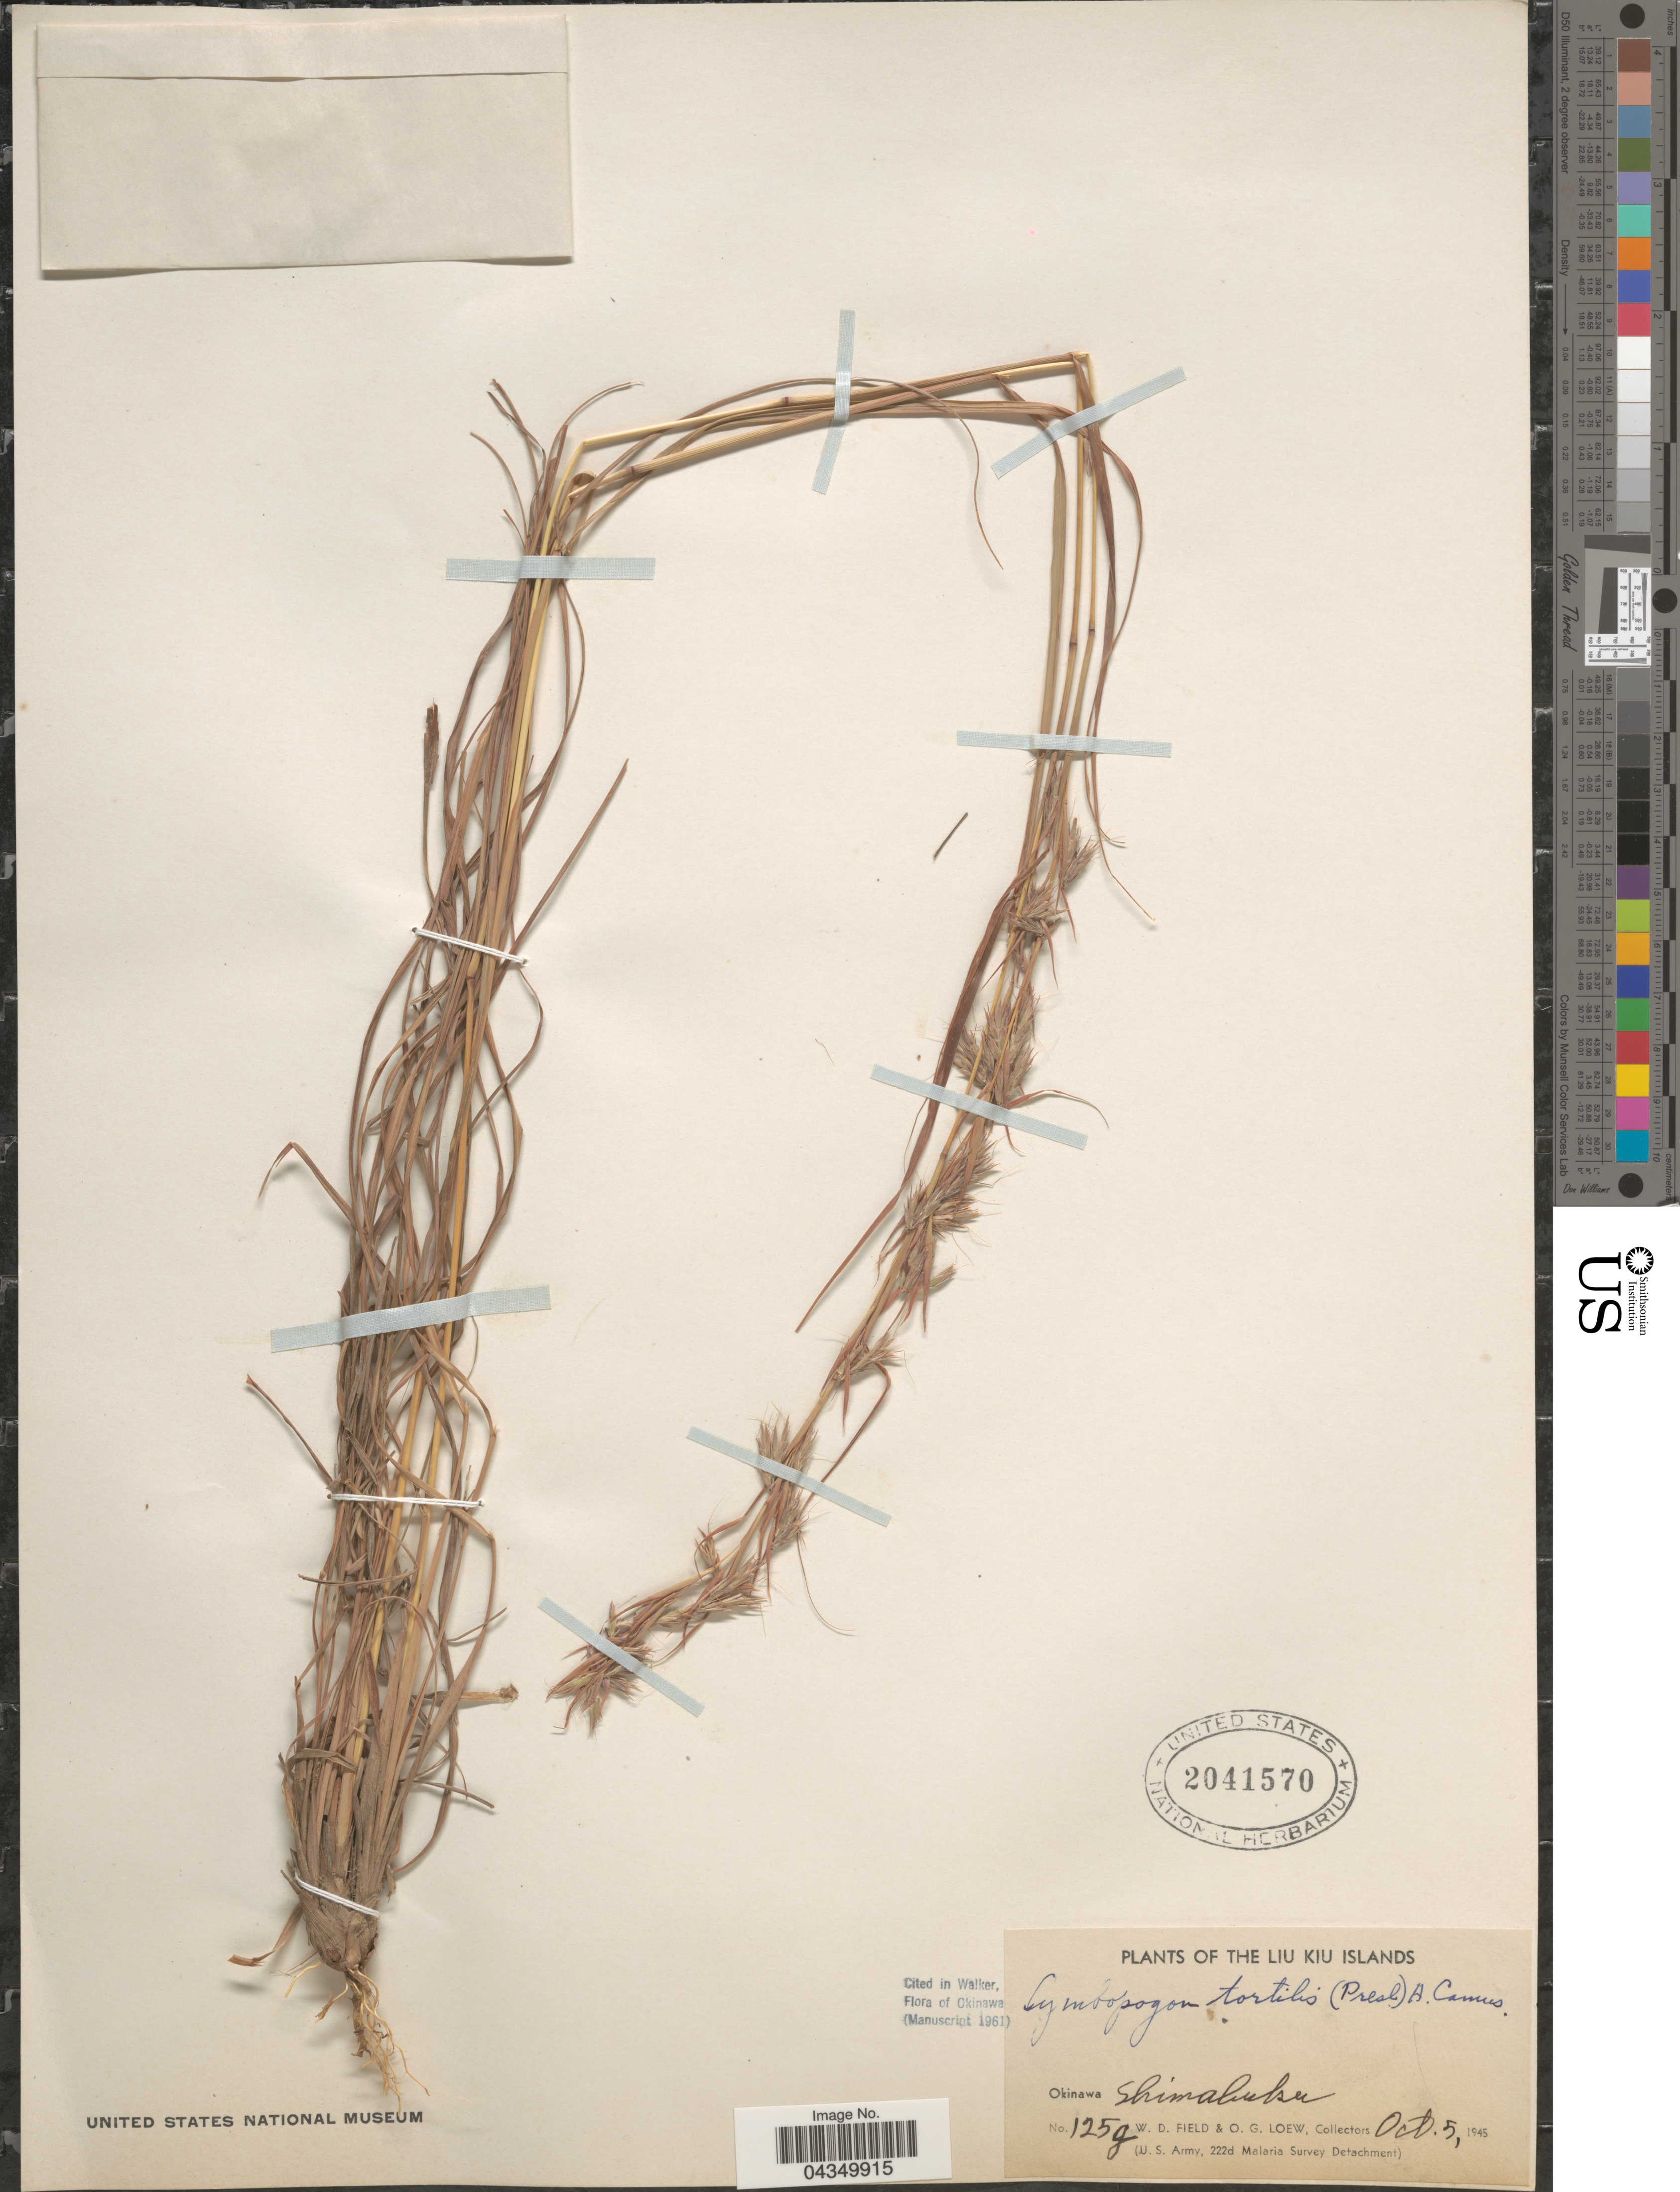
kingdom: Plantae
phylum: Tracheophyta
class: Liliopsida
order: Poales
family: Poaceae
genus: Cymbopogon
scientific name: Cymbopogon goeringii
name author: A. Camus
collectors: W. D. Field & O. G. Loew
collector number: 125g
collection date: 1945-10-05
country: Japan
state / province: Okinawa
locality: The Liu Kiu Islands. Shimabuku. (U.S. Army, 222 Malaria Survey Detachment).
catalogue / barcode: US 2041570